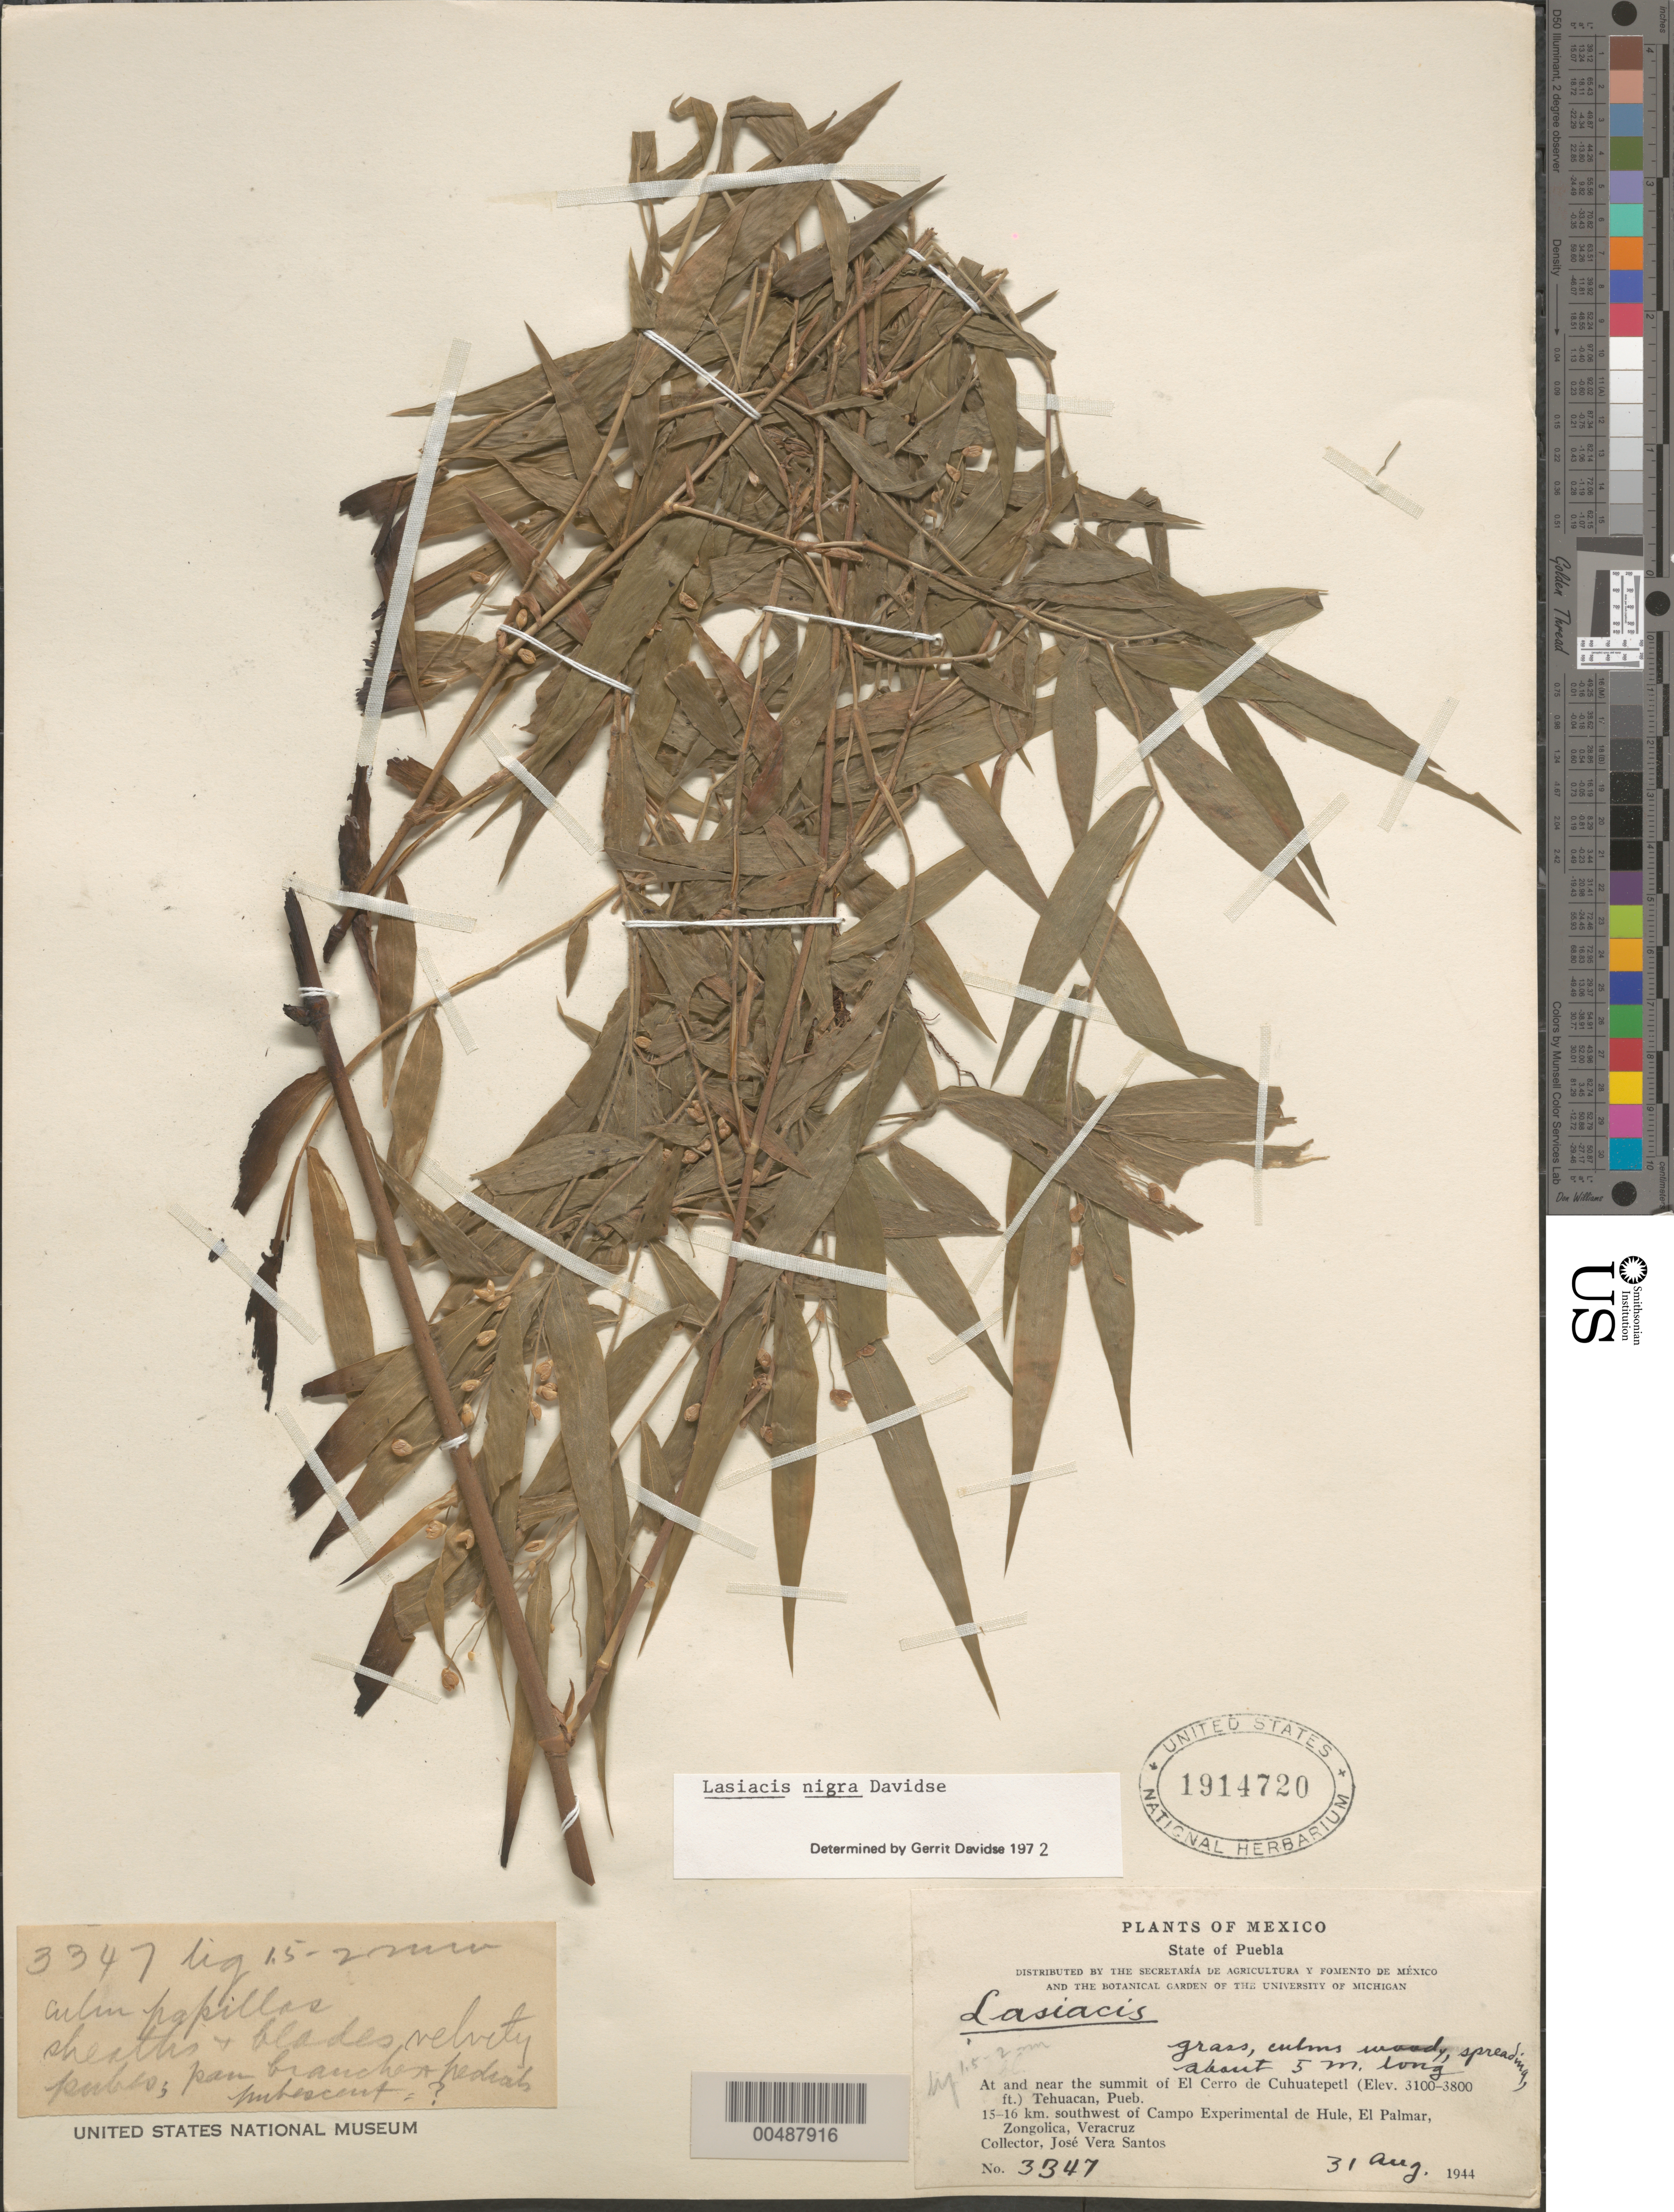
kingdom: Plantae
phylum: Tracheophyta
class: Liliopsida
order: Poales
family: Poaceae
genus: Lasiacis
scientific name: Lasiacis maxonii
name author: Swallen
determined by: Davidse, Gerrit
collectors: J. V. Santos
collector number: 3347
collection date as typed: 31 Aug 1944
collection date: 1944-08-31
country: Mexico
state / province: Puebla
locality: The summit of El Cerro de Cuhuatepetl, Tehuuacan, 15-16 km SW of Campo Experimental de Hule, El Palmar, Zongolica, Veracruz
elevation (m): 945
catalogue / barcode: US 1914720